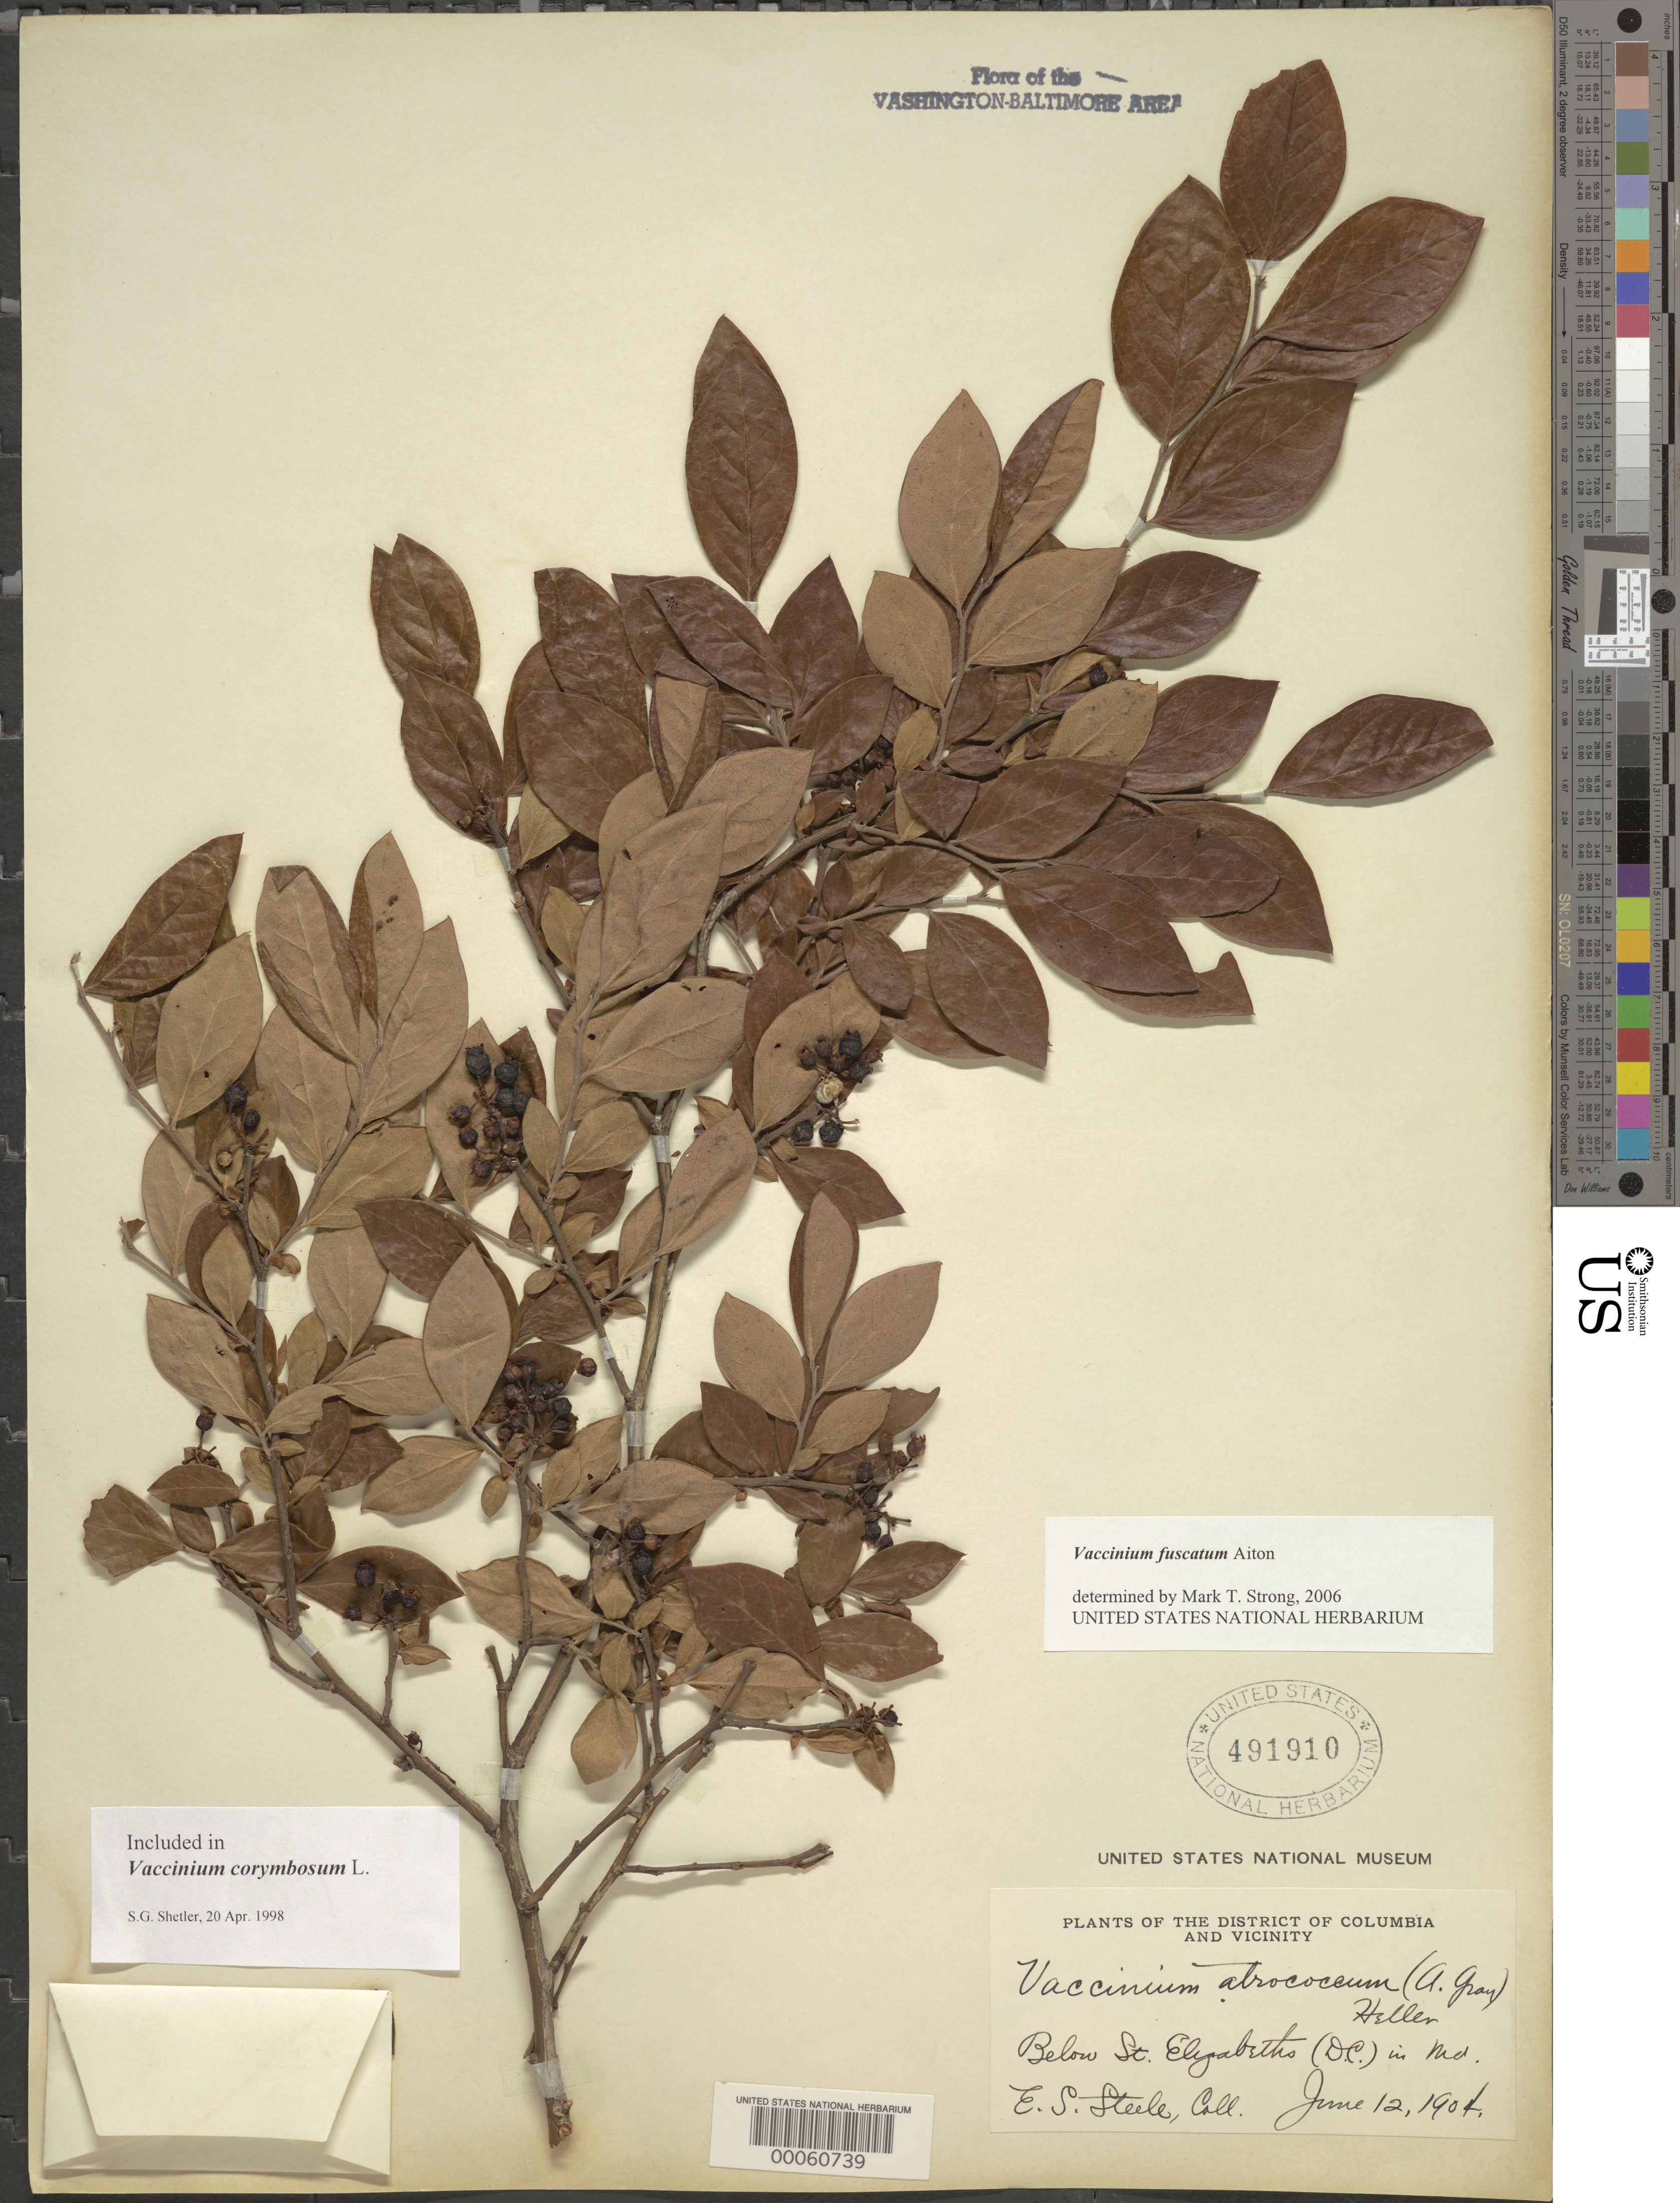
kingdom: Plantae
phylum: Tracheophyta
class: Magnoliopsida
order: Ericales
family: Ericaceae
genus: Vaccinium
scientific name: Vaccinium corymbosum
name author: L.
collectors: E. Steele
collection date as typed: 12 Jun 1904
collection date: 1904-06-12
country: United States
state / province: Maryland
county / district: Prince George's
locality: below St. Elizabeth in Maryland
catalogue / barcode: US 491910